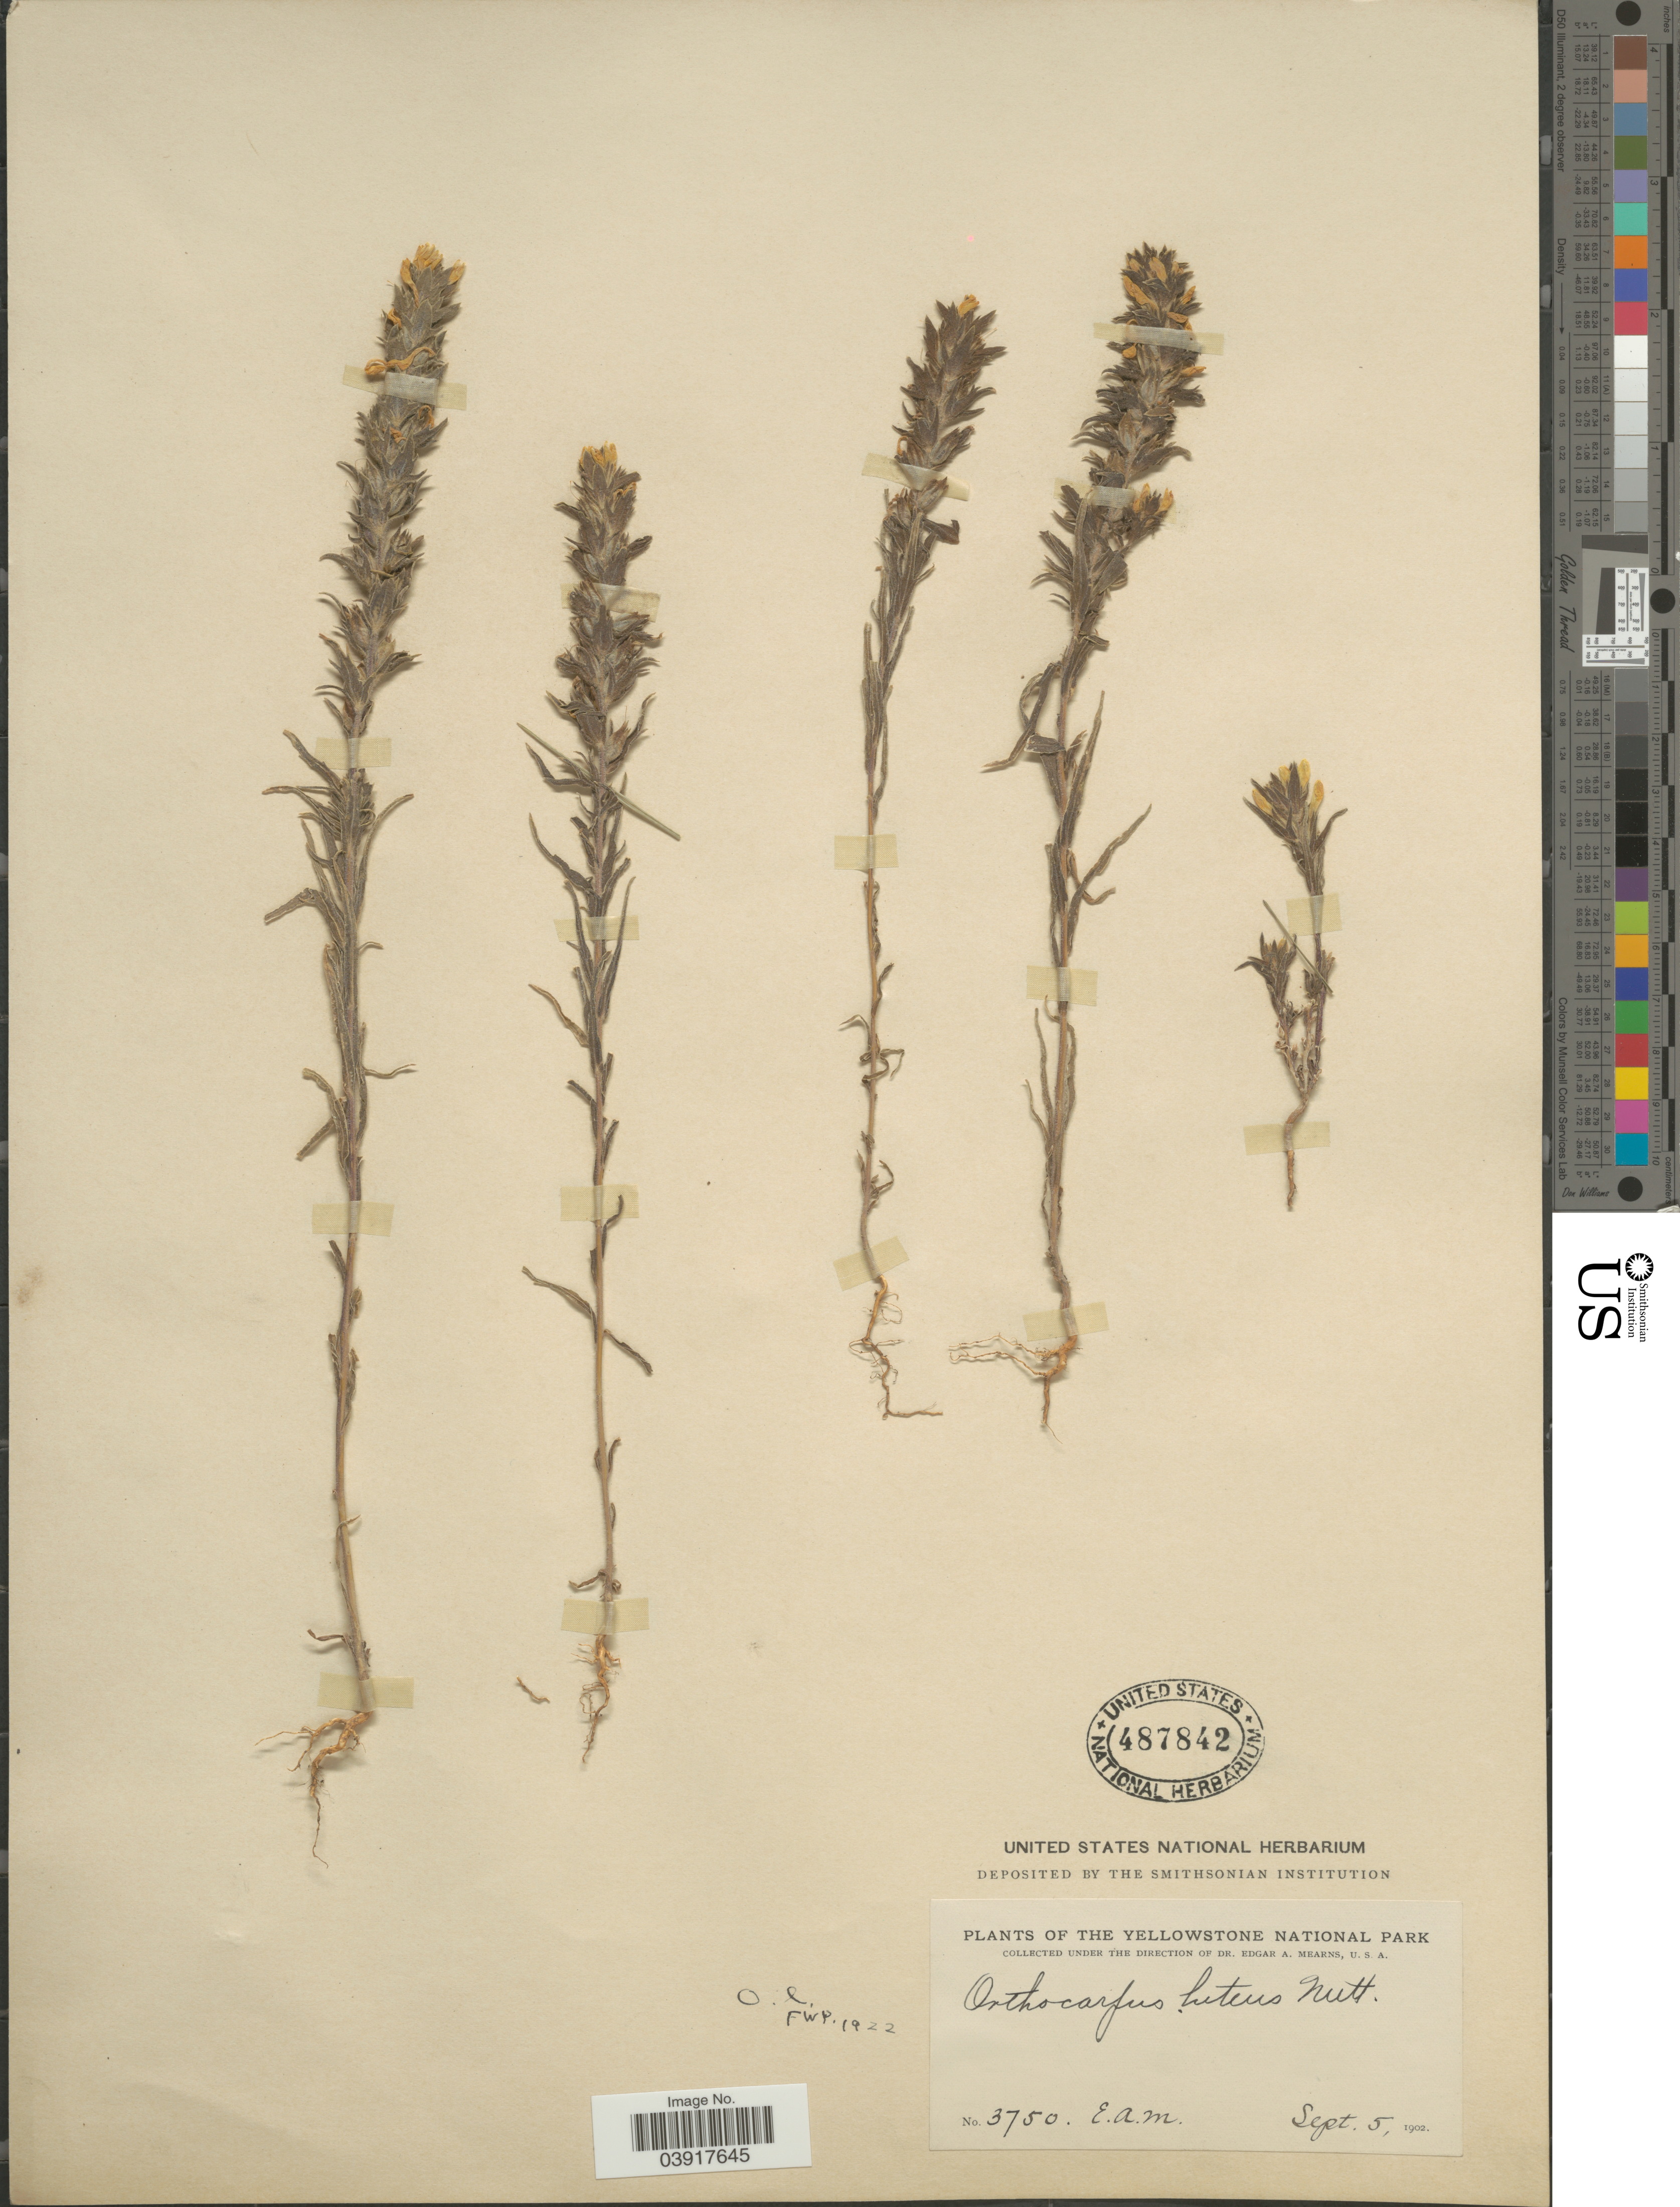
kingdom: Plantae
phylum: Tracheophyta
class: Magnoliopsida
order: Lamiales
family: Orobanchaceae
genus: Orthocarpus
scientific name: Orthocarpus luteus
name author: Nutt.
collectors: E. A. Mearns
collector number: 3750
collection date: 1902-09-05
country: United States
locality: The Yellowstone National Park.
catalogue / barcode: US 487842